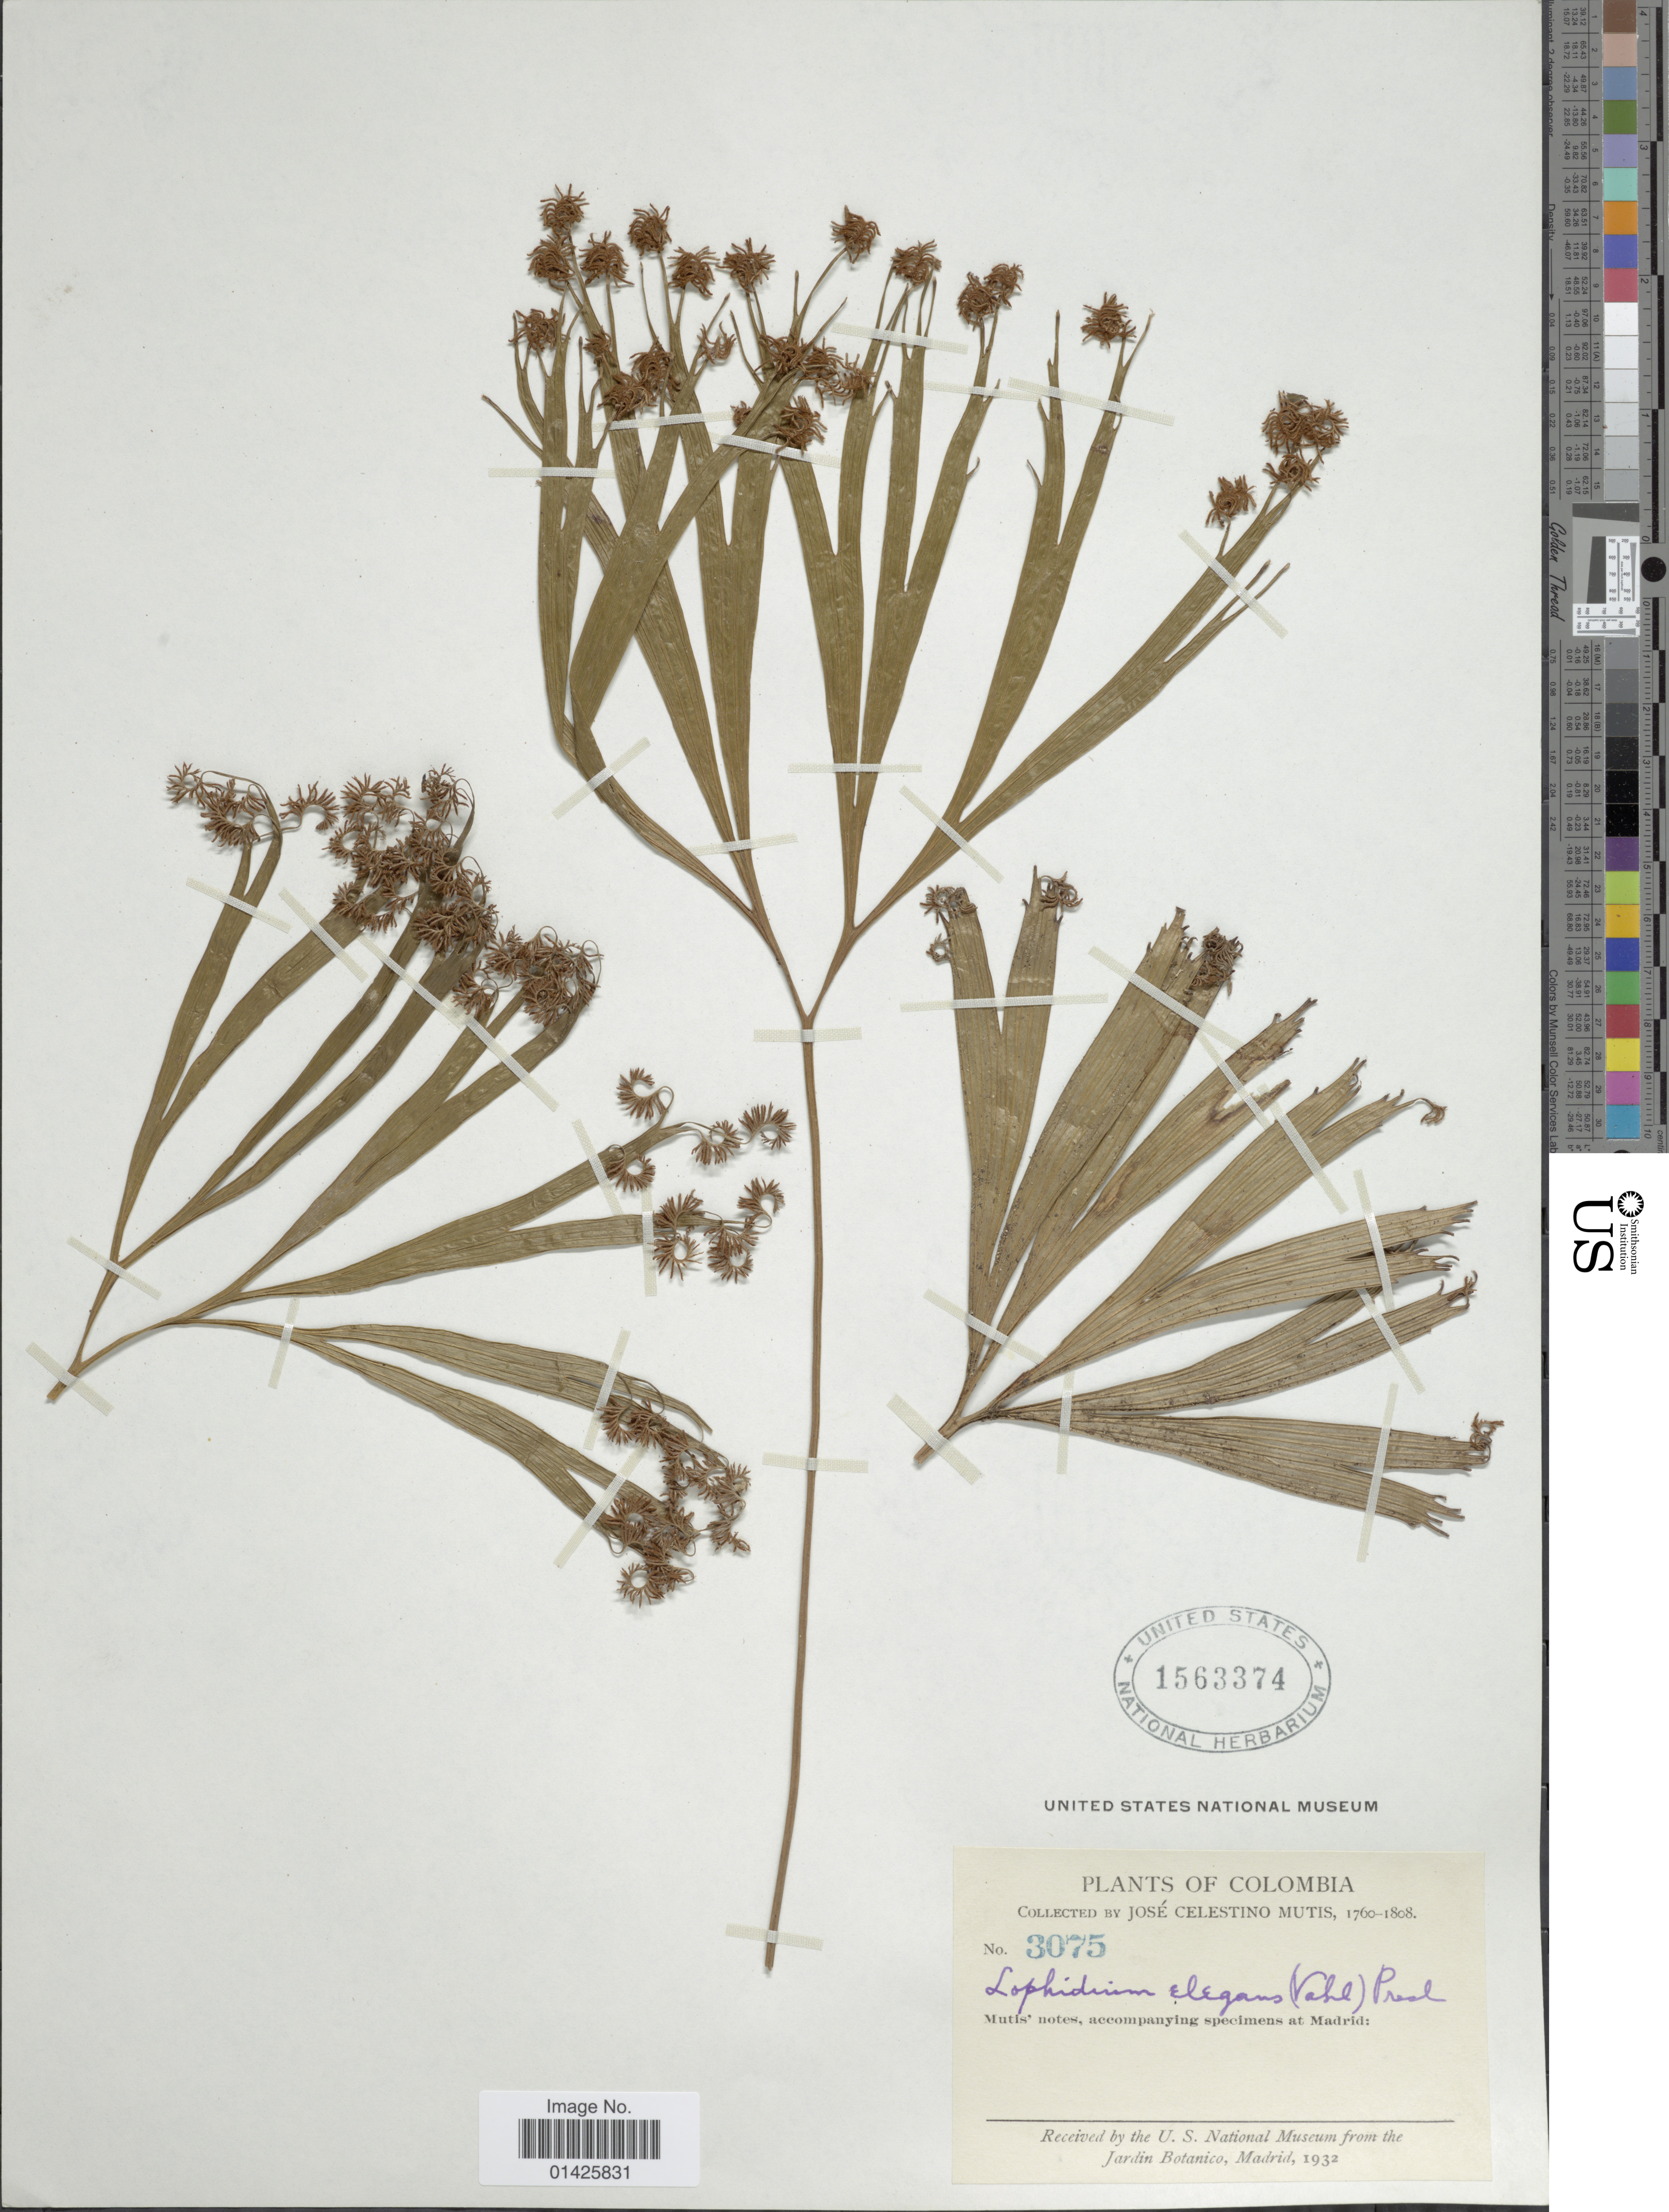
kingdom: Plantae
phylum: Tracheophyta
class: Polypodiopsida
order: Schizaeales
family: Schizaeaceae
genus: Schizaea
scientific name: Schizaea elegans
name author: (Vahl) Sw.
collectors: J. C. B. Mutis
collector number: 3075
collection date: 1760/1808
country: Colombia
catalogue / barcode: US 1563374